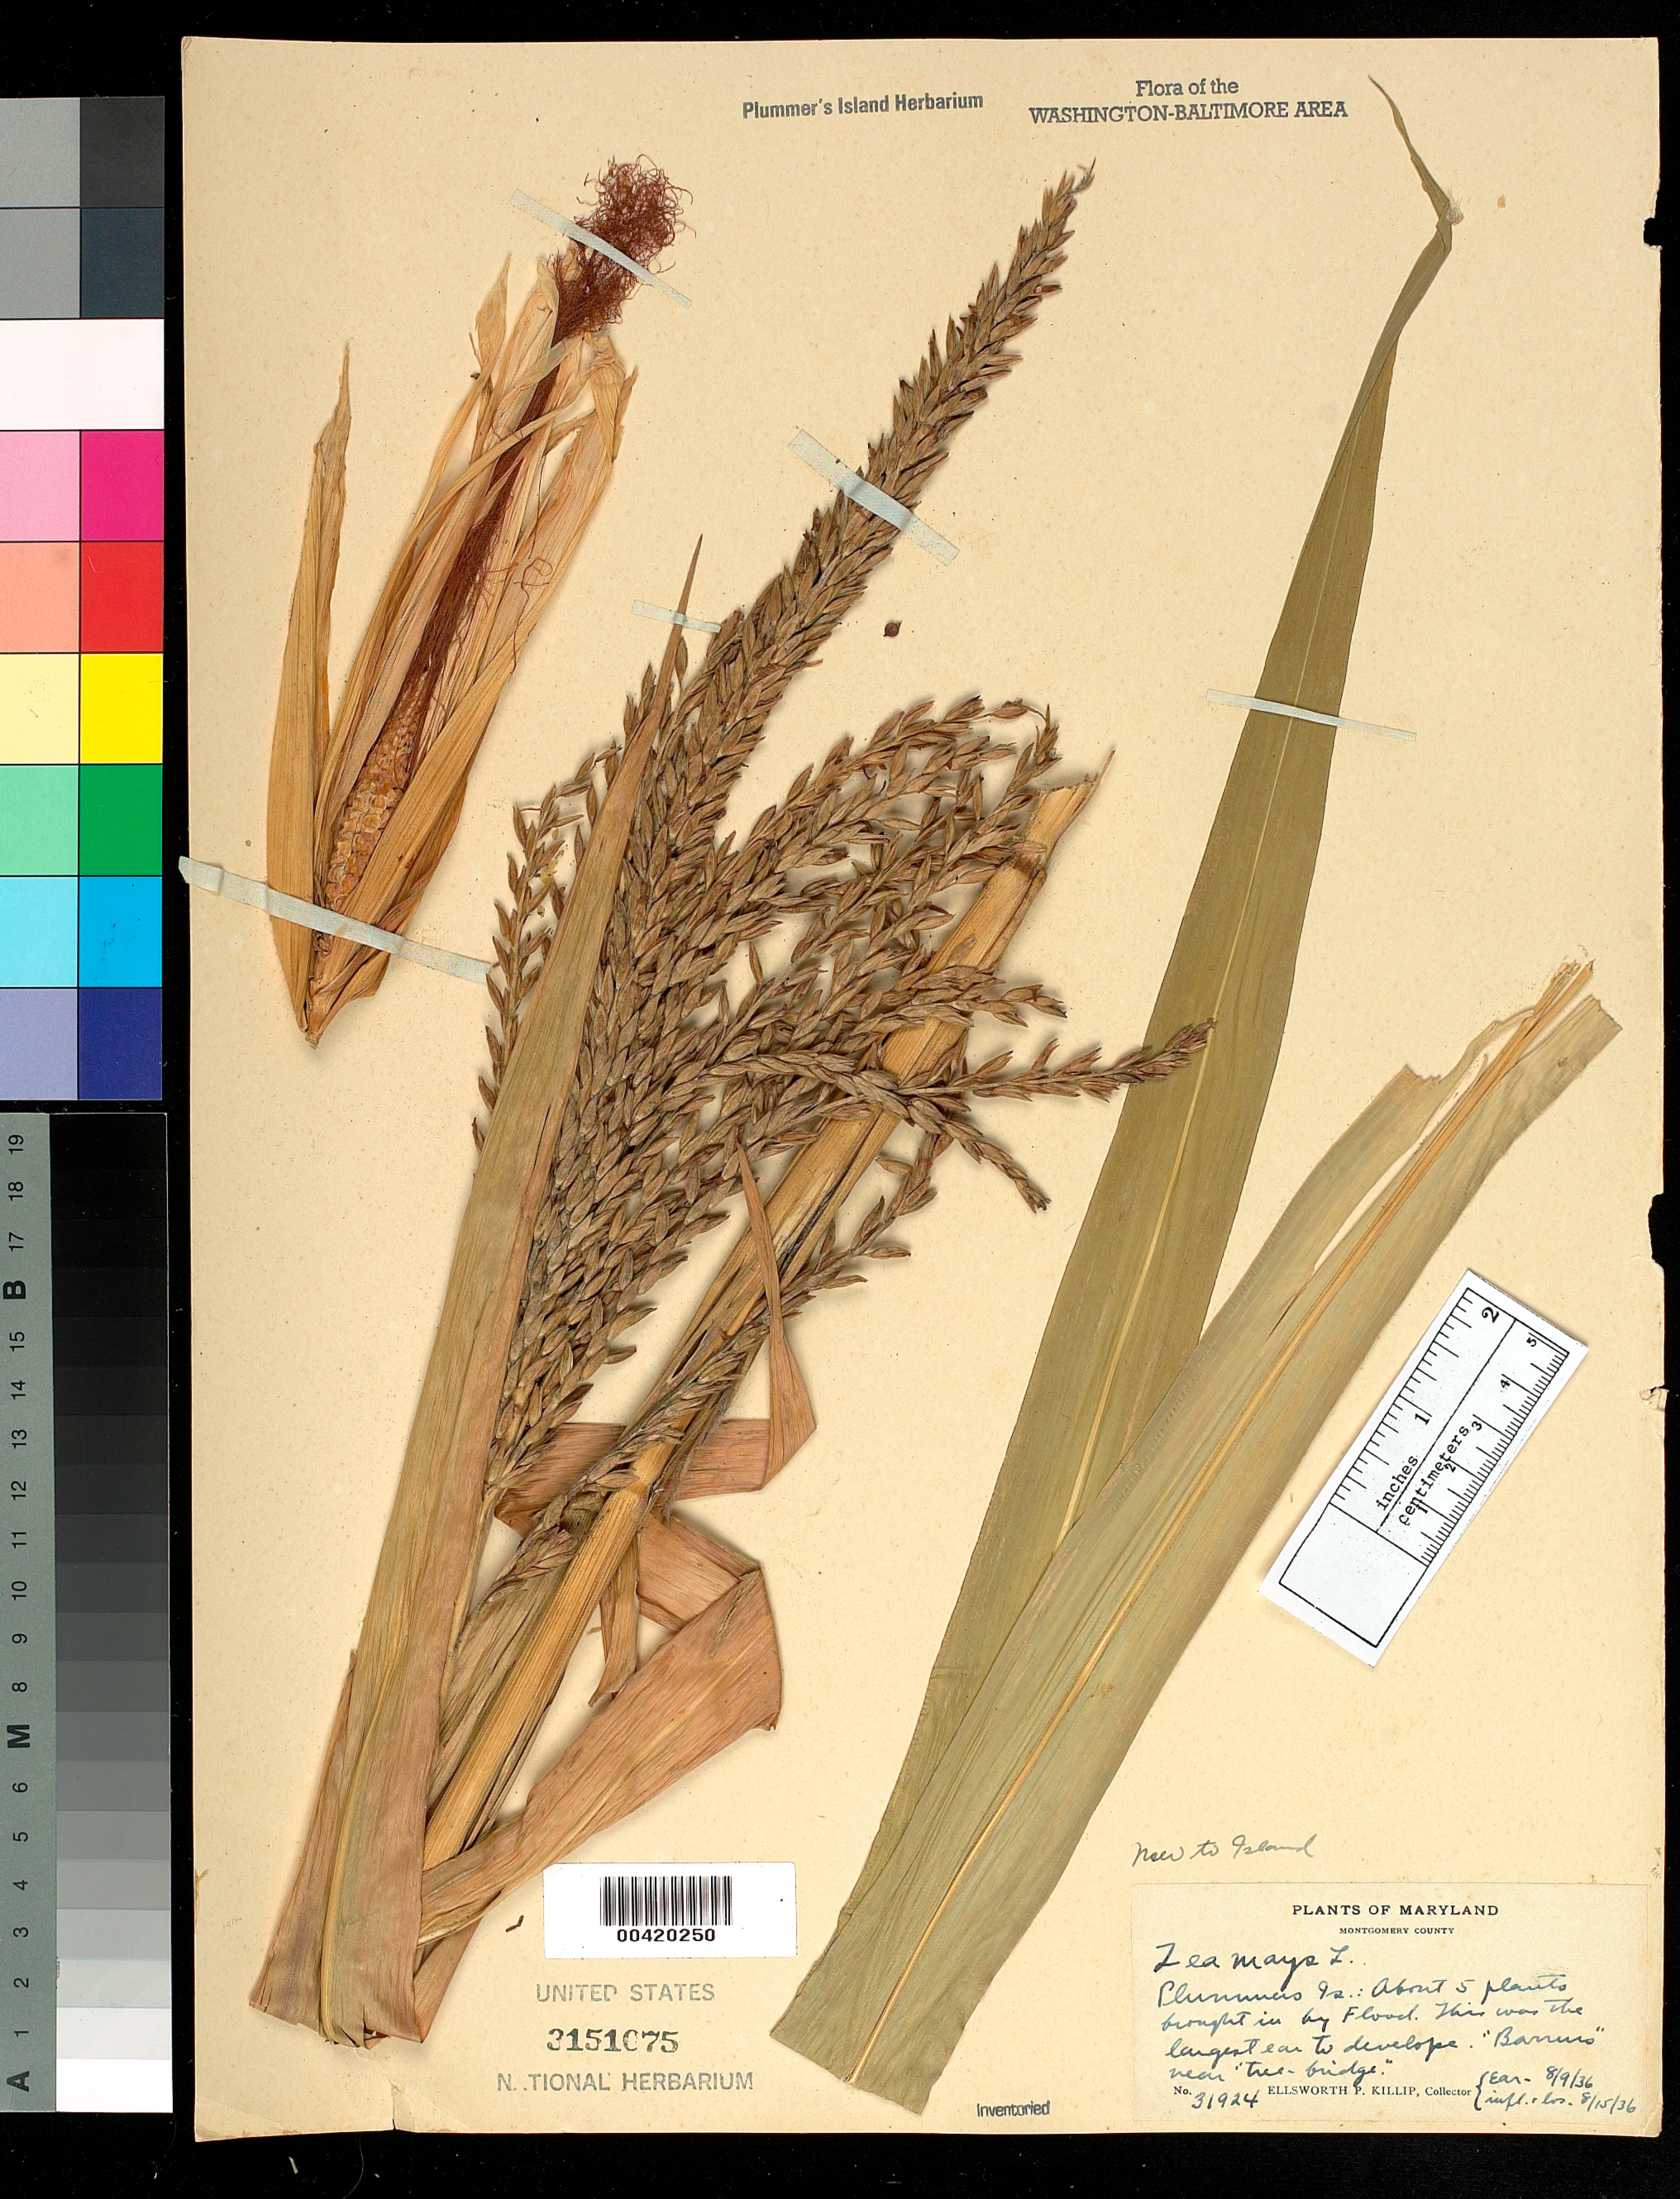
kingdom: Plantae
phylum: Tracheophyta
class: Liliopsida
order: Poales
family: Poaceae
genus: Zea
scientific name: Zea mays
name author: L.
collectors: E. P. Killip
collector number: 31924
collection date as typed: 09 Aug 1936 and 15 Aug 1936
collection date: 1936-08-09/1936-08-15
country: United States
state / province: Maryland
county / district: Montgomery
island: Plummers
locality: Plummer's Island; "barrens" near tree bridge C. & O. Canal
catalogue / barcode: US 3151075